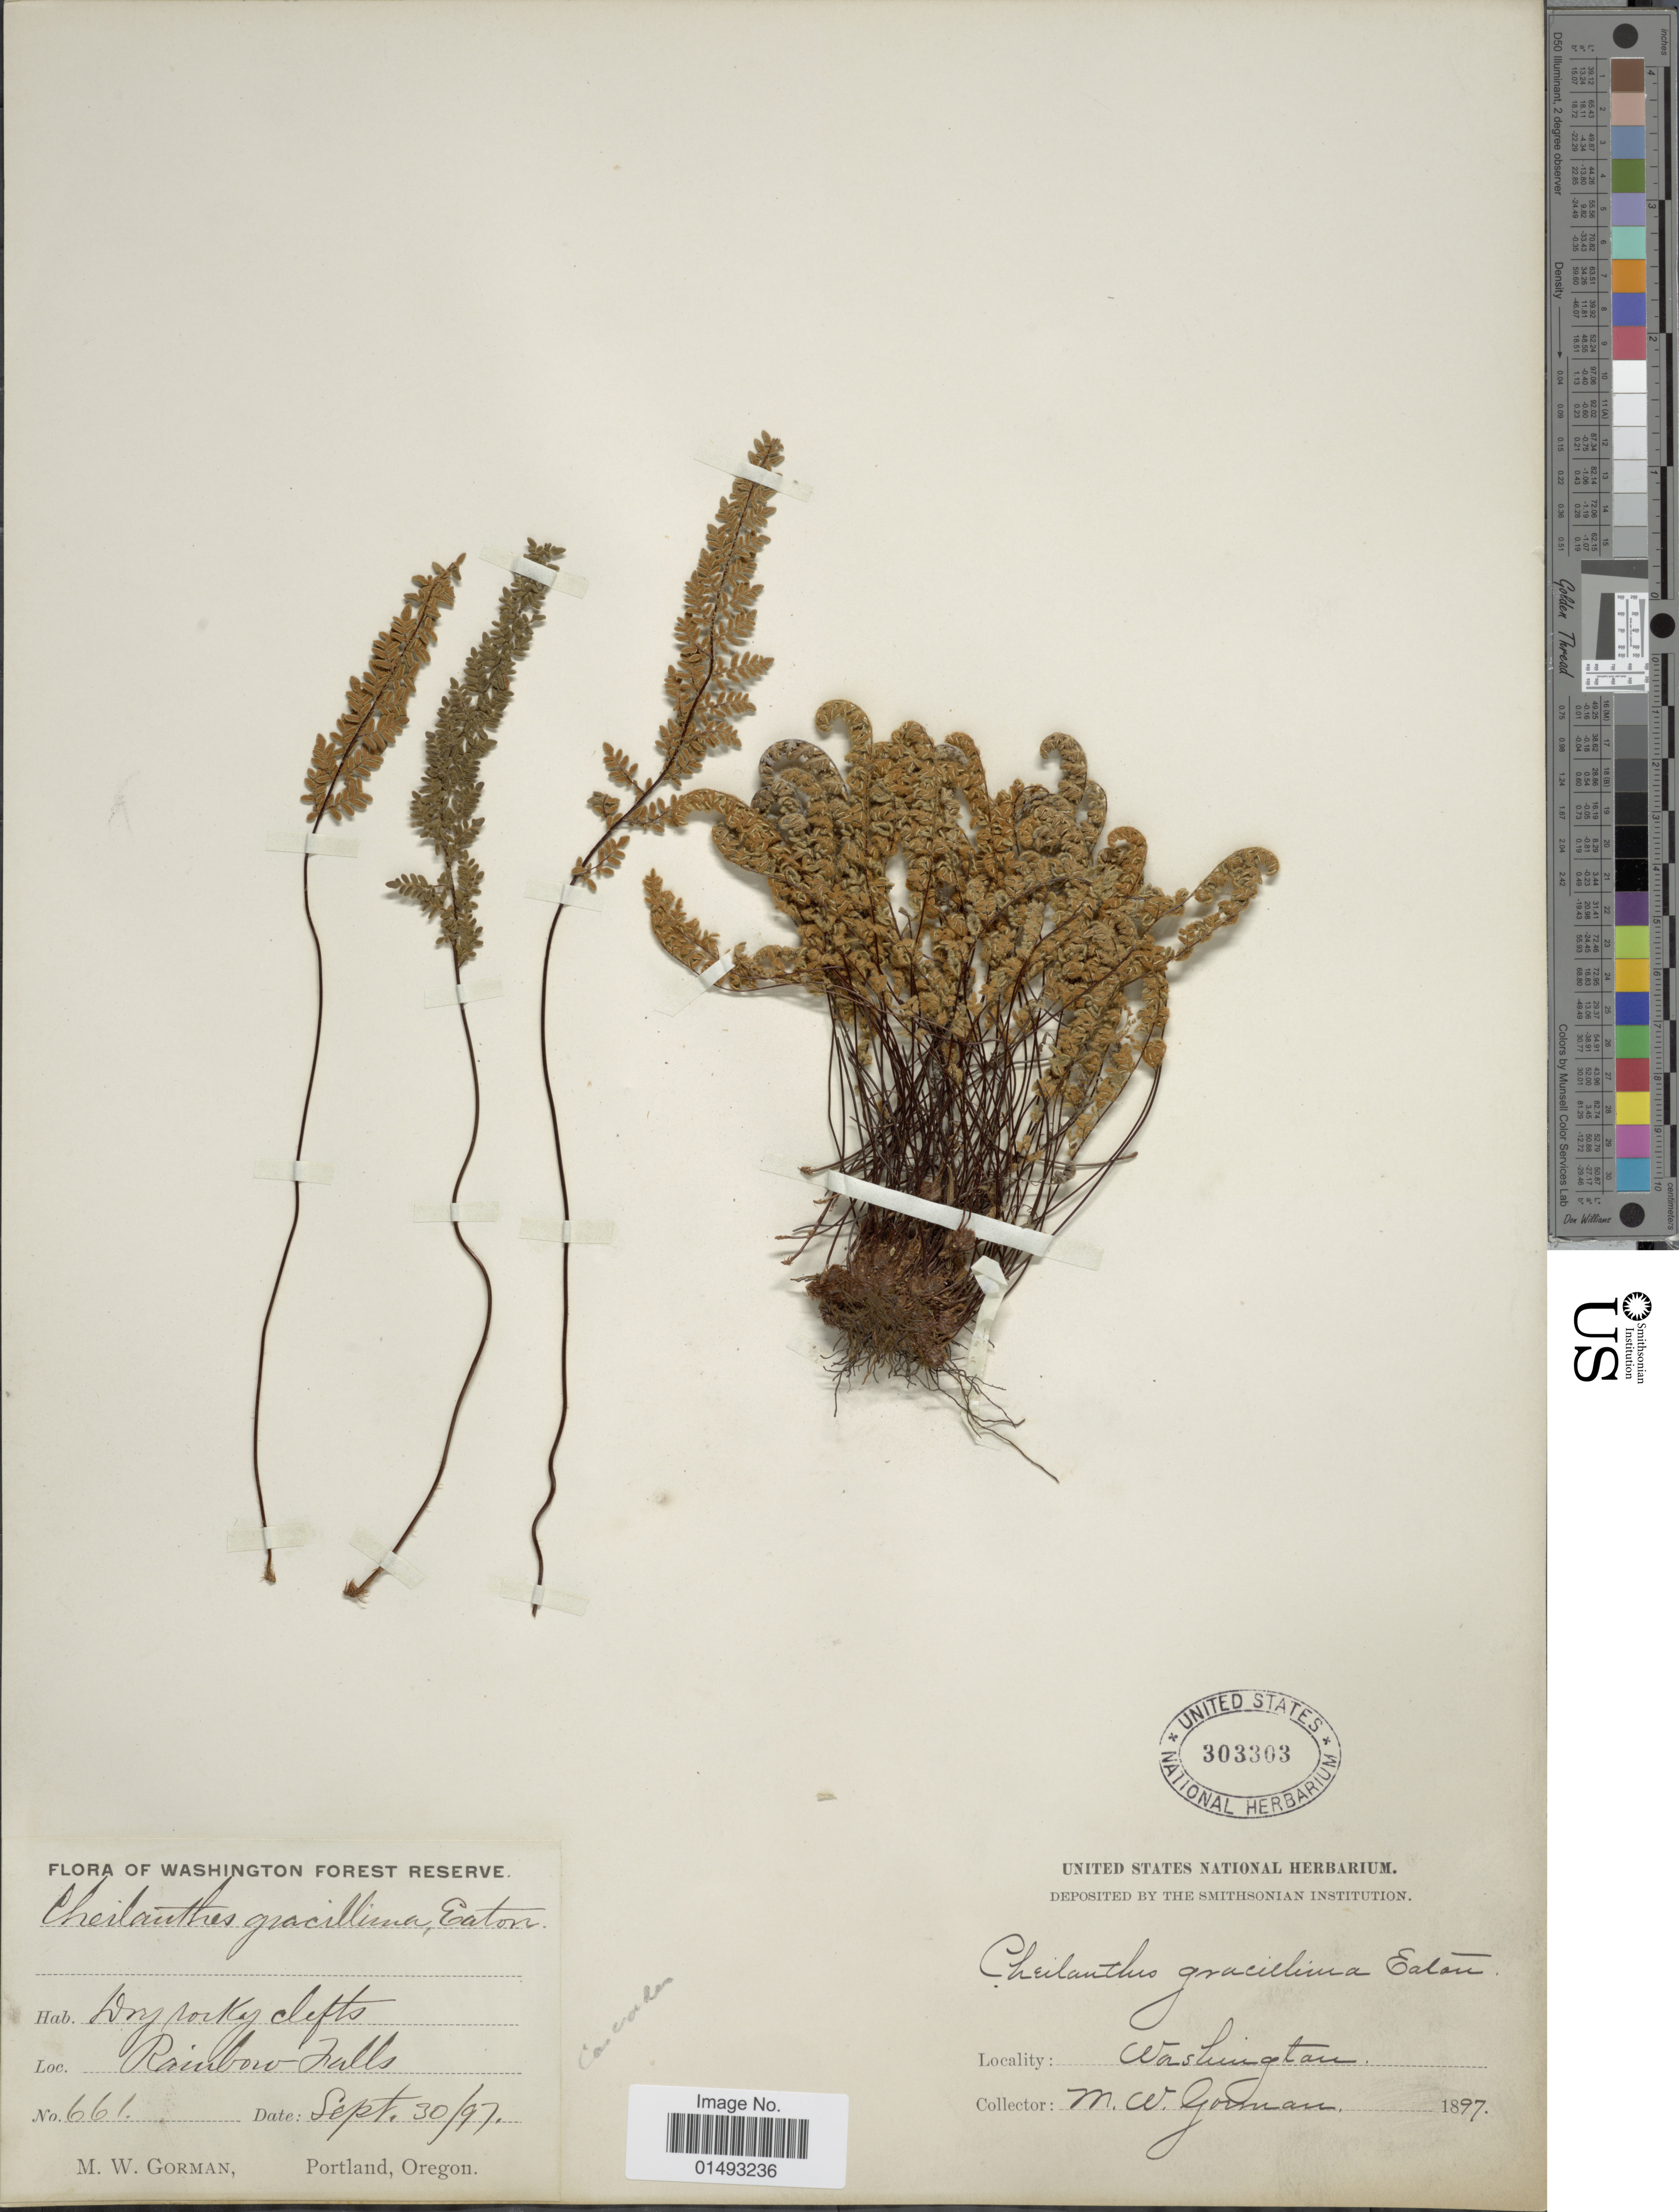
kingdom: Plantae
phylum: Tracheophyta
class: Polypodiopsida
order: Polypodiales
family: Pteridaceae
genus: Myriopteris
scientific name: Myriopteris gracillima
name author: (D.C. Eaton) J. Sm.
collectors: M. W. Gorman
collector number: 661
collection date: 1897-09-30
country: United States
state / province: Washington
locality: Washington Forest Reserve, Dry rocky cliffs, Rainbow Falls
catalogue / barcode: US 303303